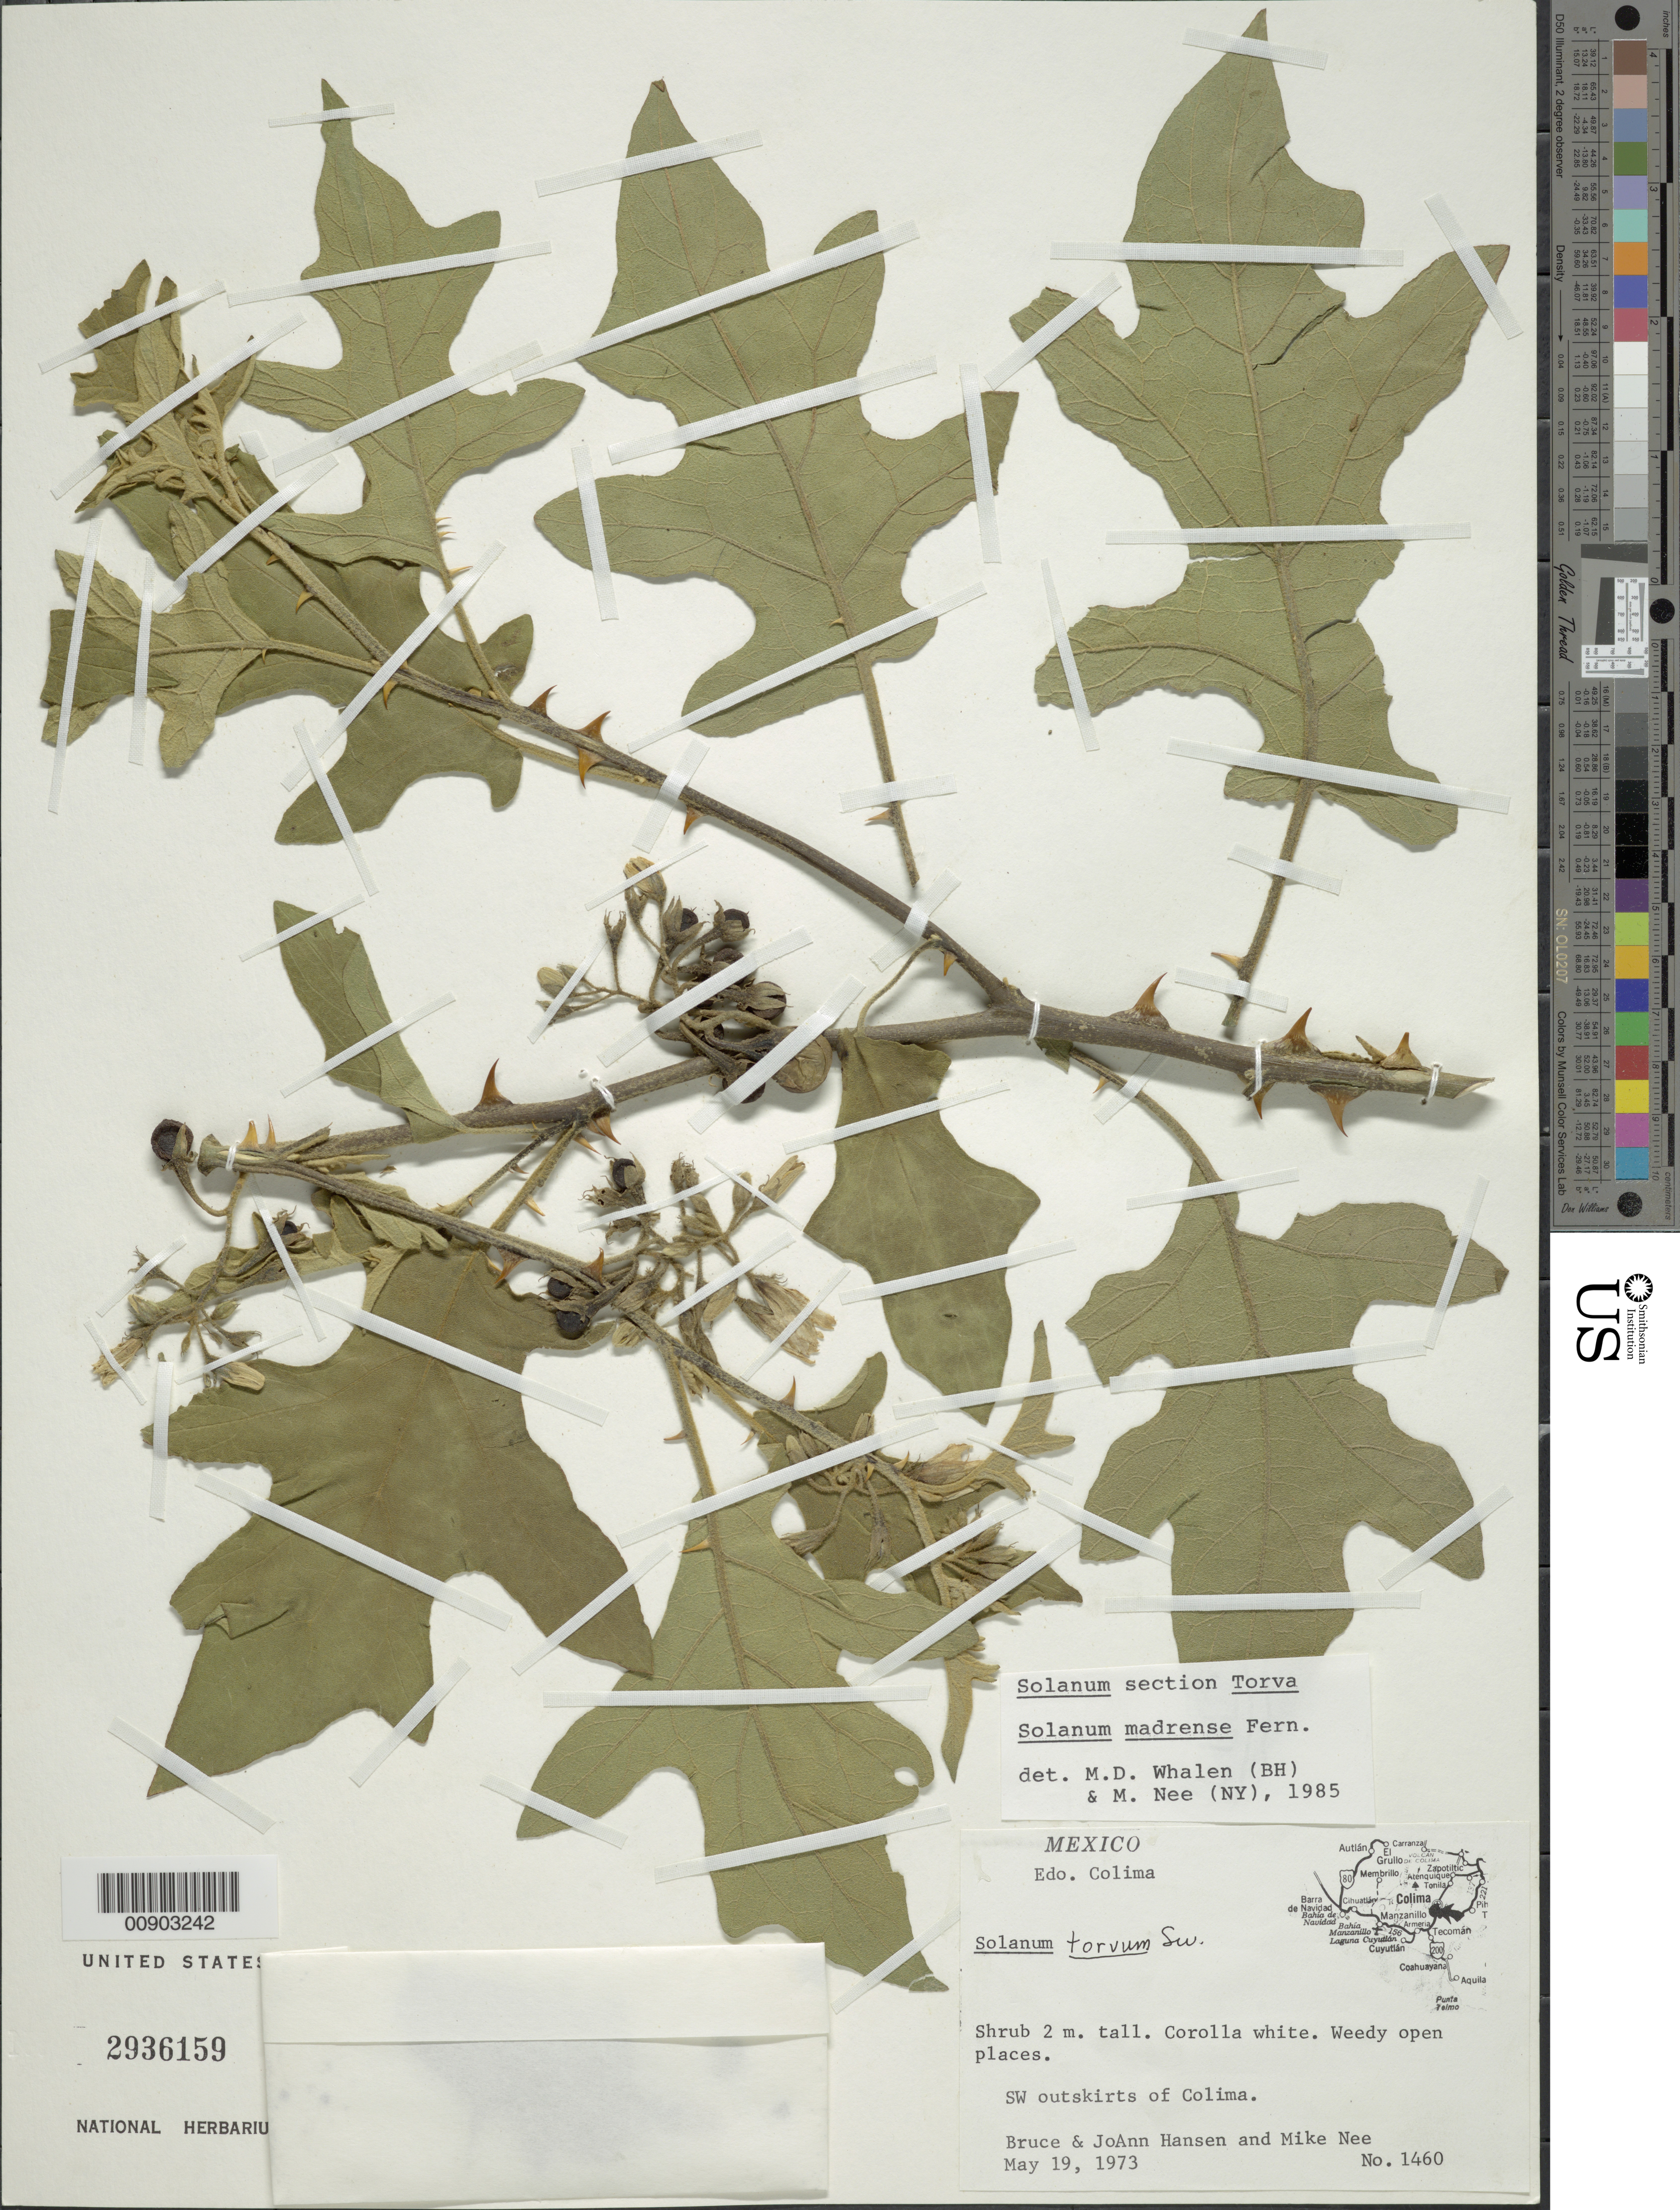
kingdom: Plantae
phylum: Tracheophyta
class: Magnoliopsida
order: Solanales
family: Solanaceae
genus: Solanum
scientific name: Solanum madrense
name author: Fernald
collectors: B. Hansen, J. Hansen & M. Nee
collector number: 1460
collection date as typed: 19 May 1973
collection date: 1973-05-19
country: Mexico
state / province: Colima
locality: SW outskirts of Colima.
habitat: Weedy open places.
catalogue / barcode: US 2936159